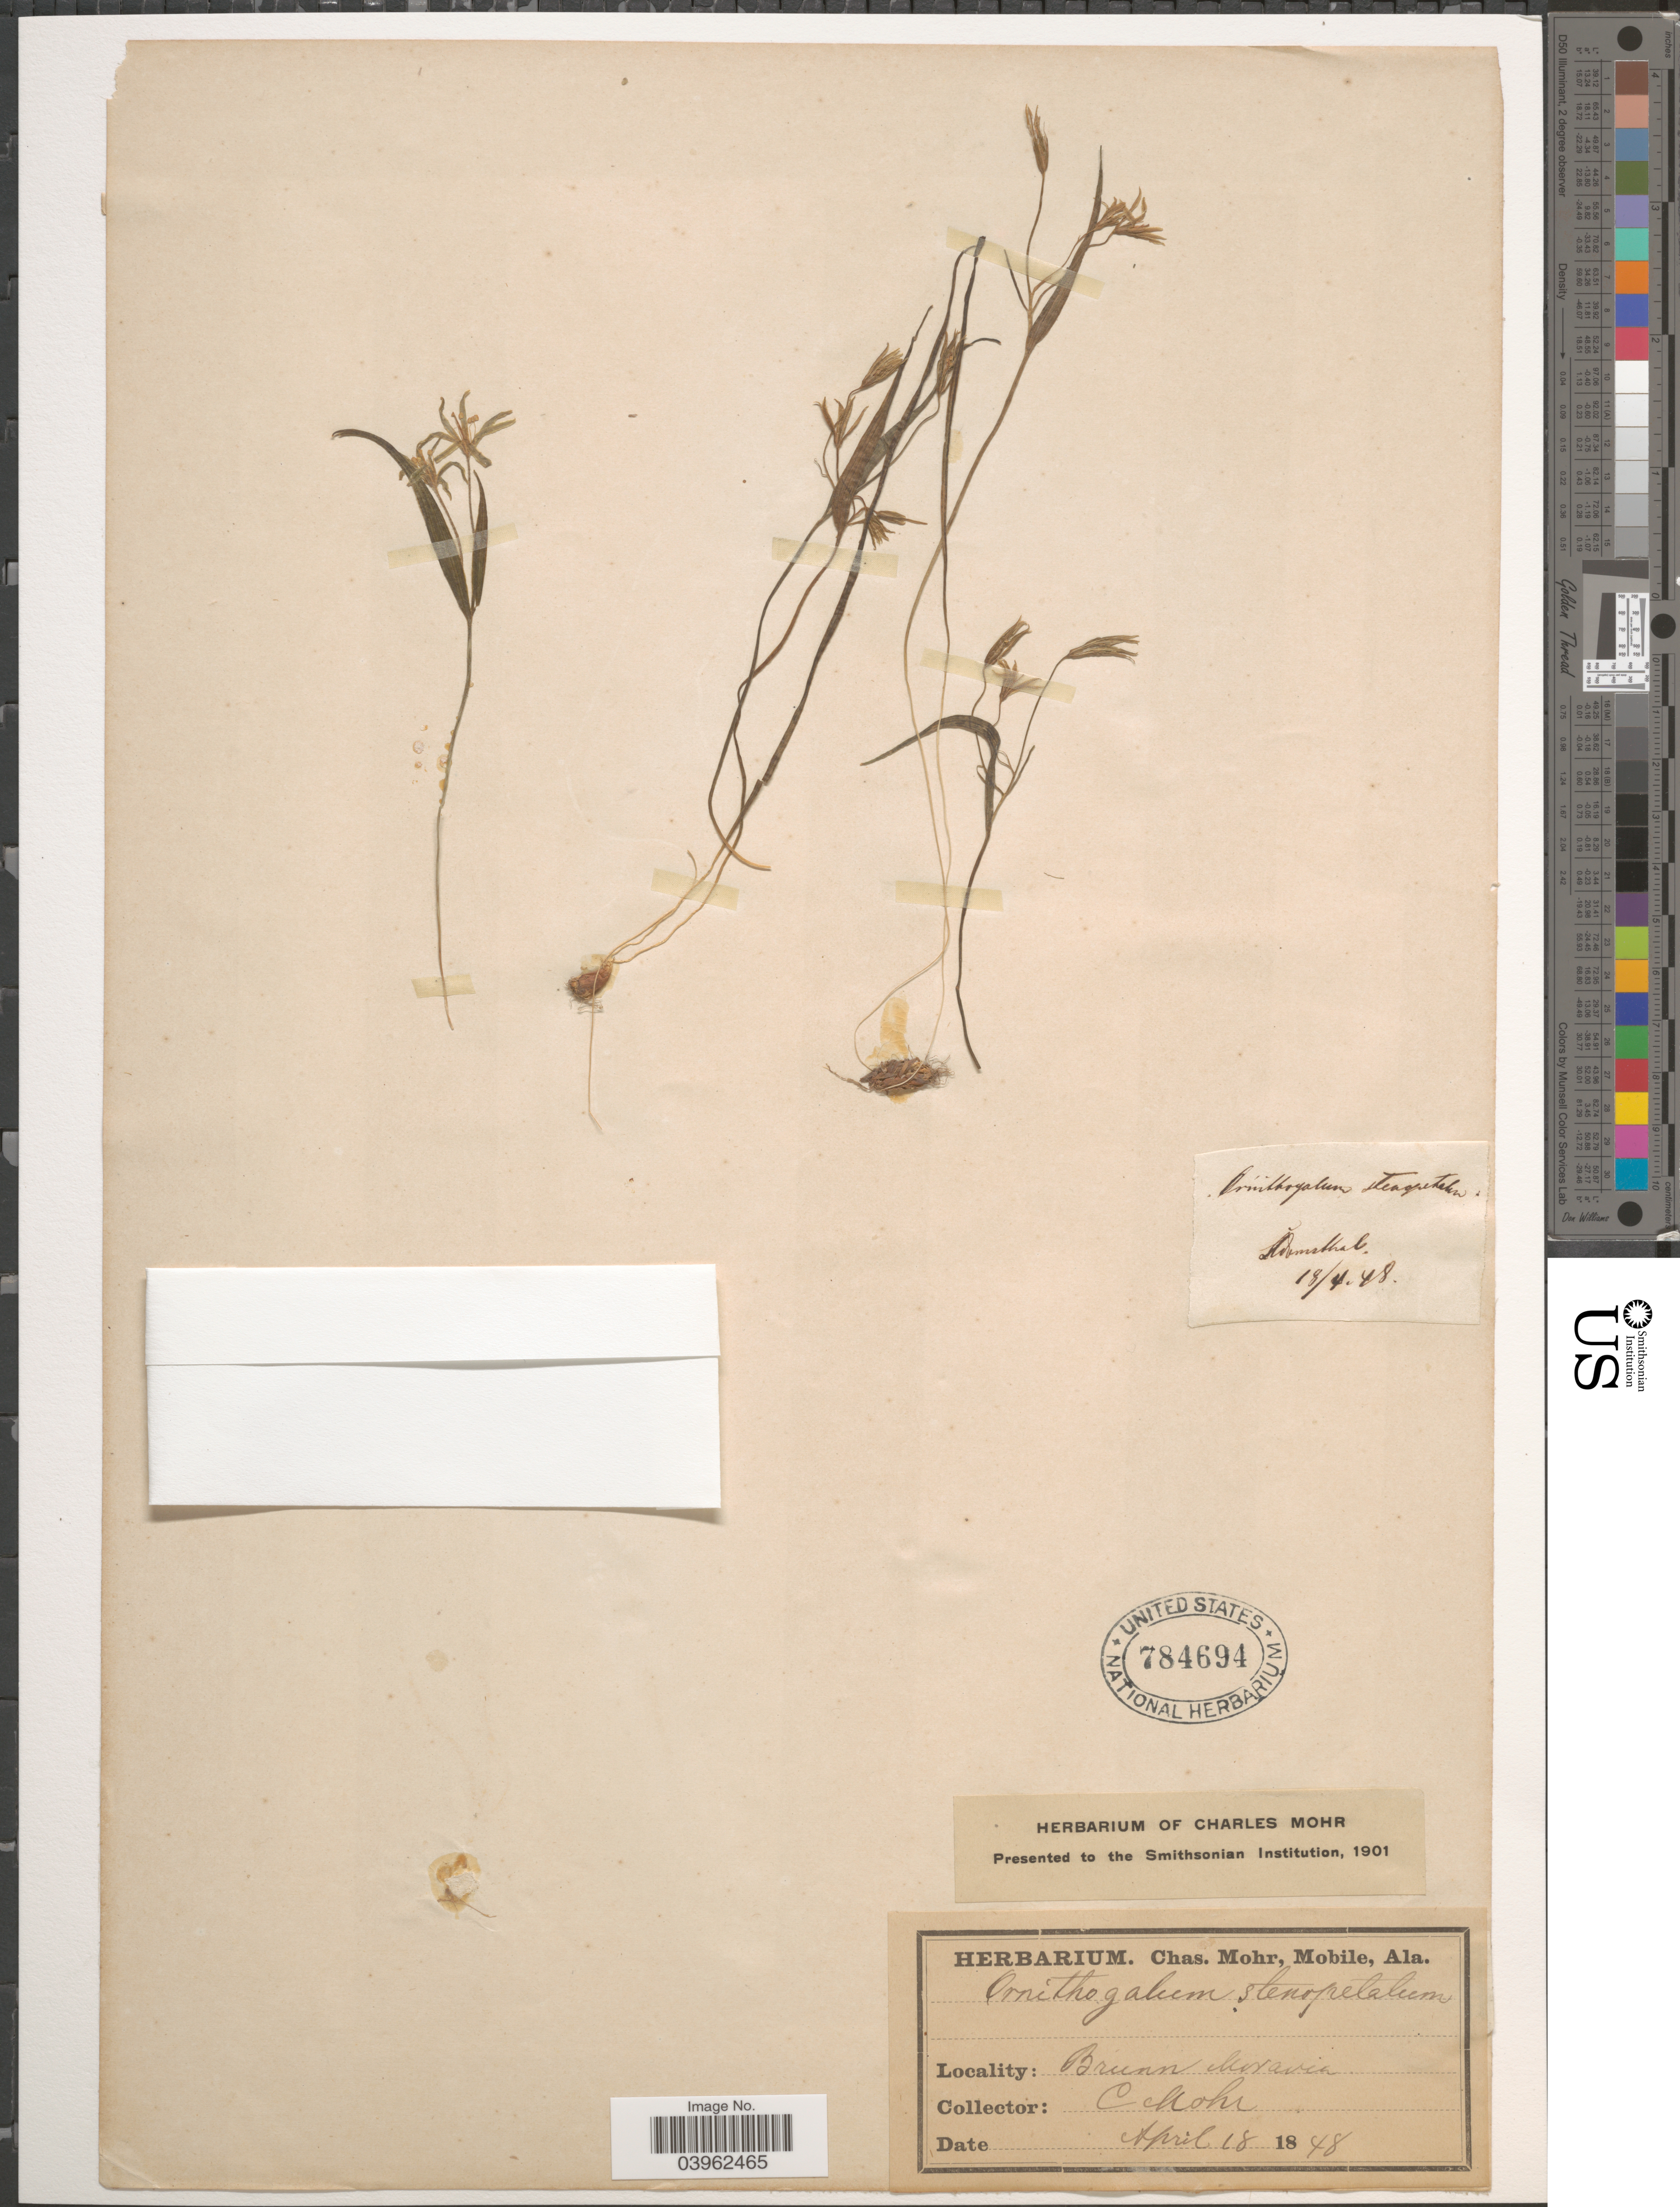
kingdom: Plantae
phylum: Tracheophyta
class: Liliopsida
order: Asparagales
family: Asparagaceae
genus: Ornithogalum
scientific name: Ornithogalum stenopetalum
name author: Fr. a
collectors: Mohr, C. T. (herbarium)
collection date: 1848-04-18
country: Czechia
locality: Brunn Moravia.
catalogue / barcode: US 784694